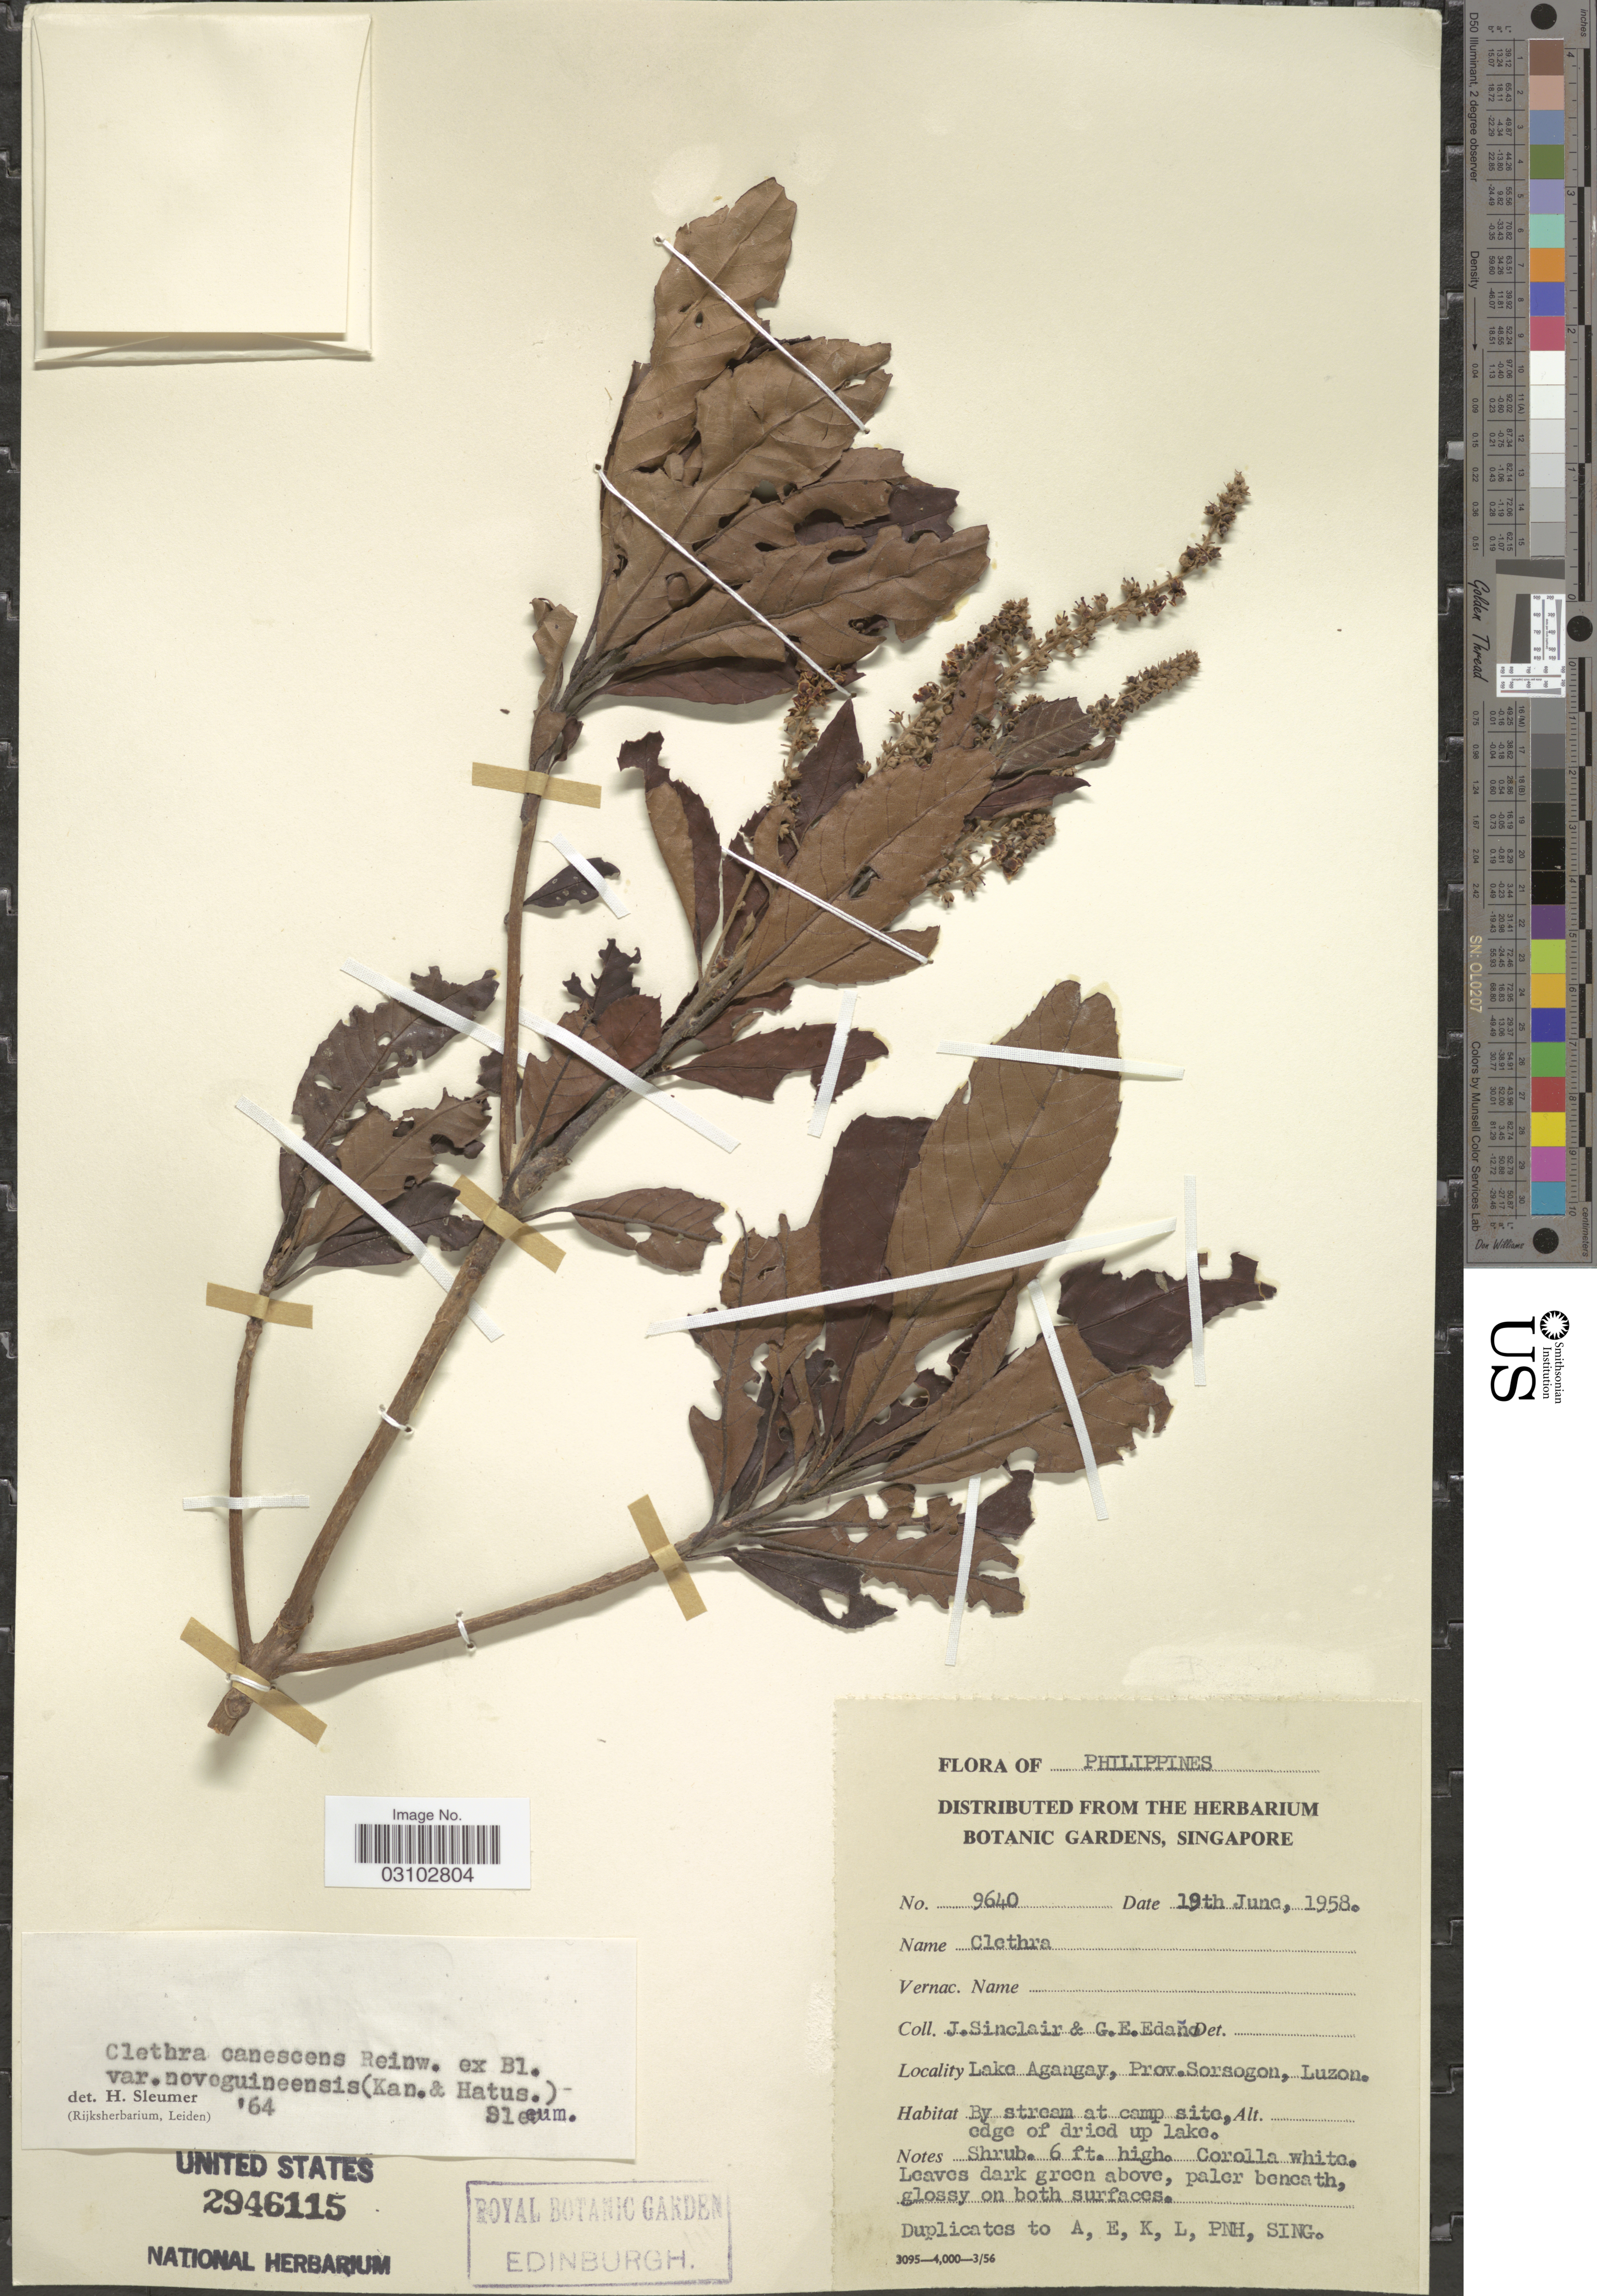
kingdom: Plantae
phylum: Tracheophyta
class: Magnoliopsida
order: Ericales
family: Clethraceae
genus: Clethra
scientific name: Clethra canescens var. novoguineensis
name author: (Kaneh. & Hatus.) Sleumer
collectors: J. Sinclair & G. E. Edaño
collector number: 9640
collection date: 1958-06-19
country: Philippines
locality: Lake Agangay, Prov. Sorsogon, Luzon.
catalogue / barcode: US 2946115